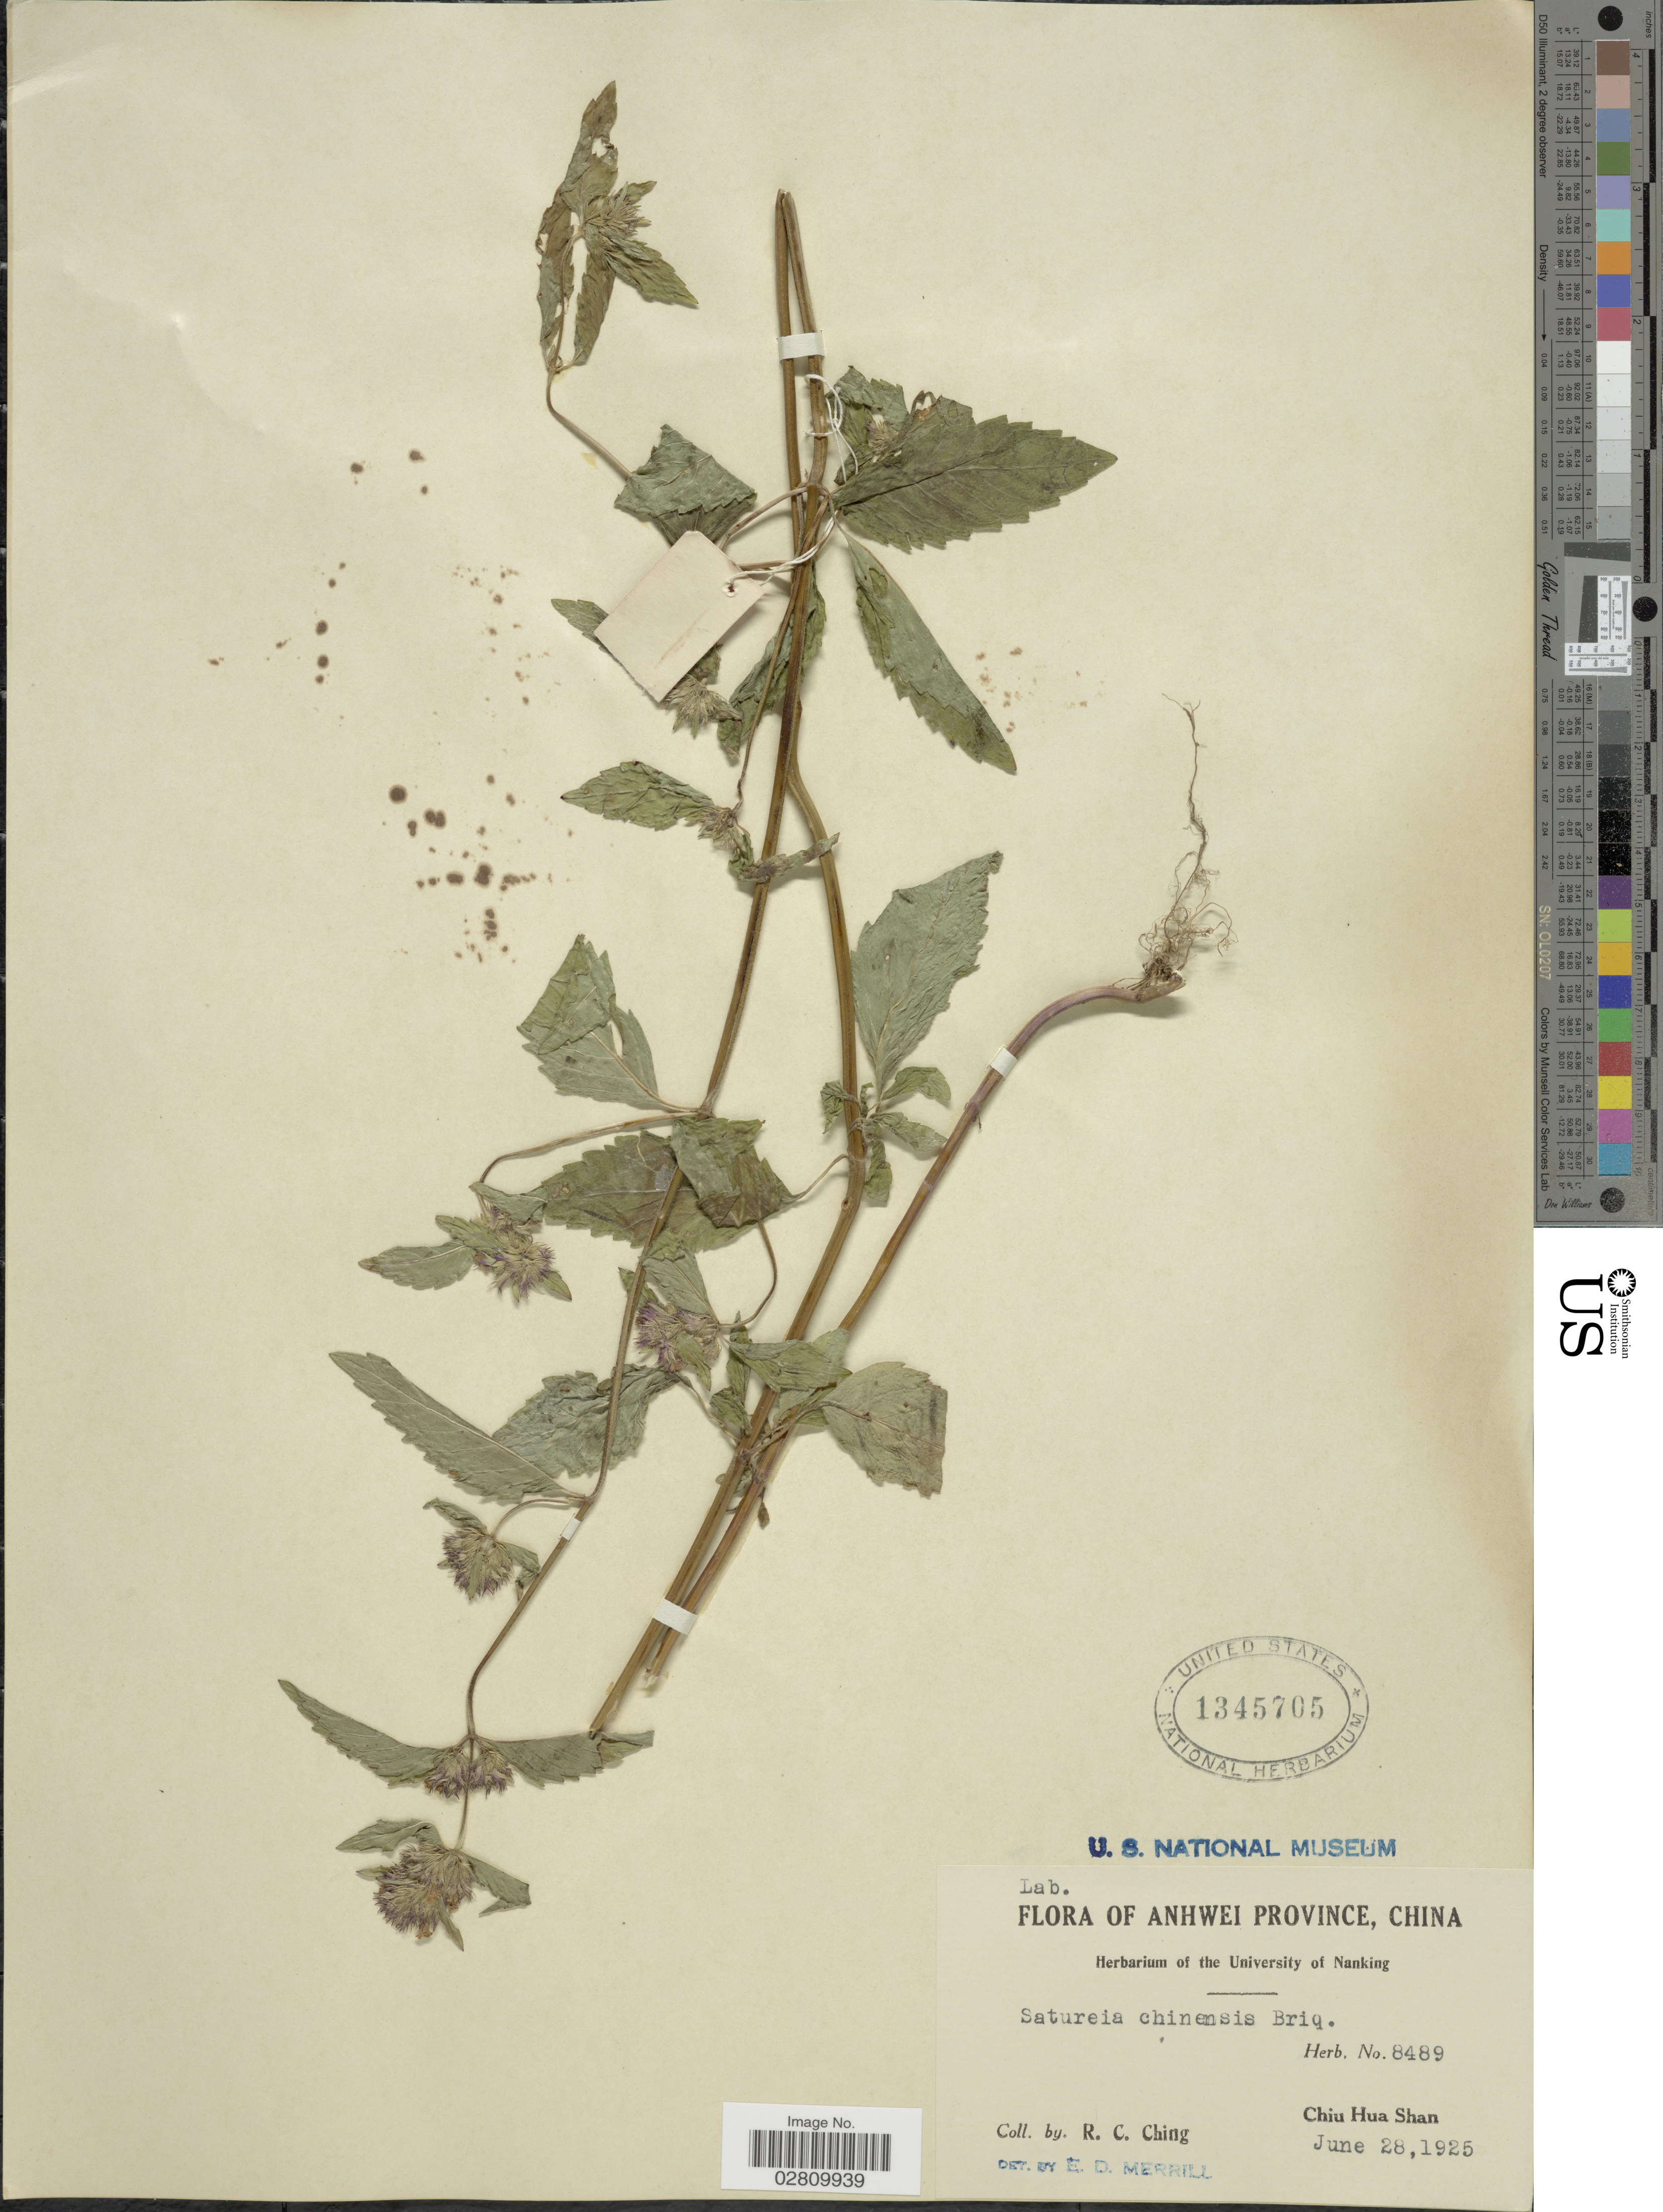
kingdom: Plantae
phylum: Tracheophyta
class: Magnoliopsida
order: Lamiales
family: Lamiaceae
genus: Calamintha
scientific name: Calamintha chinensis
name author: Benth.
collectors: R. C. Ching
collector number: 8489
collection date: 1925-06-28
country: China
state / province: Anhui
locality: Anhwei Province. Chui Hua Shan.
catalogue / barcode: US 1345705